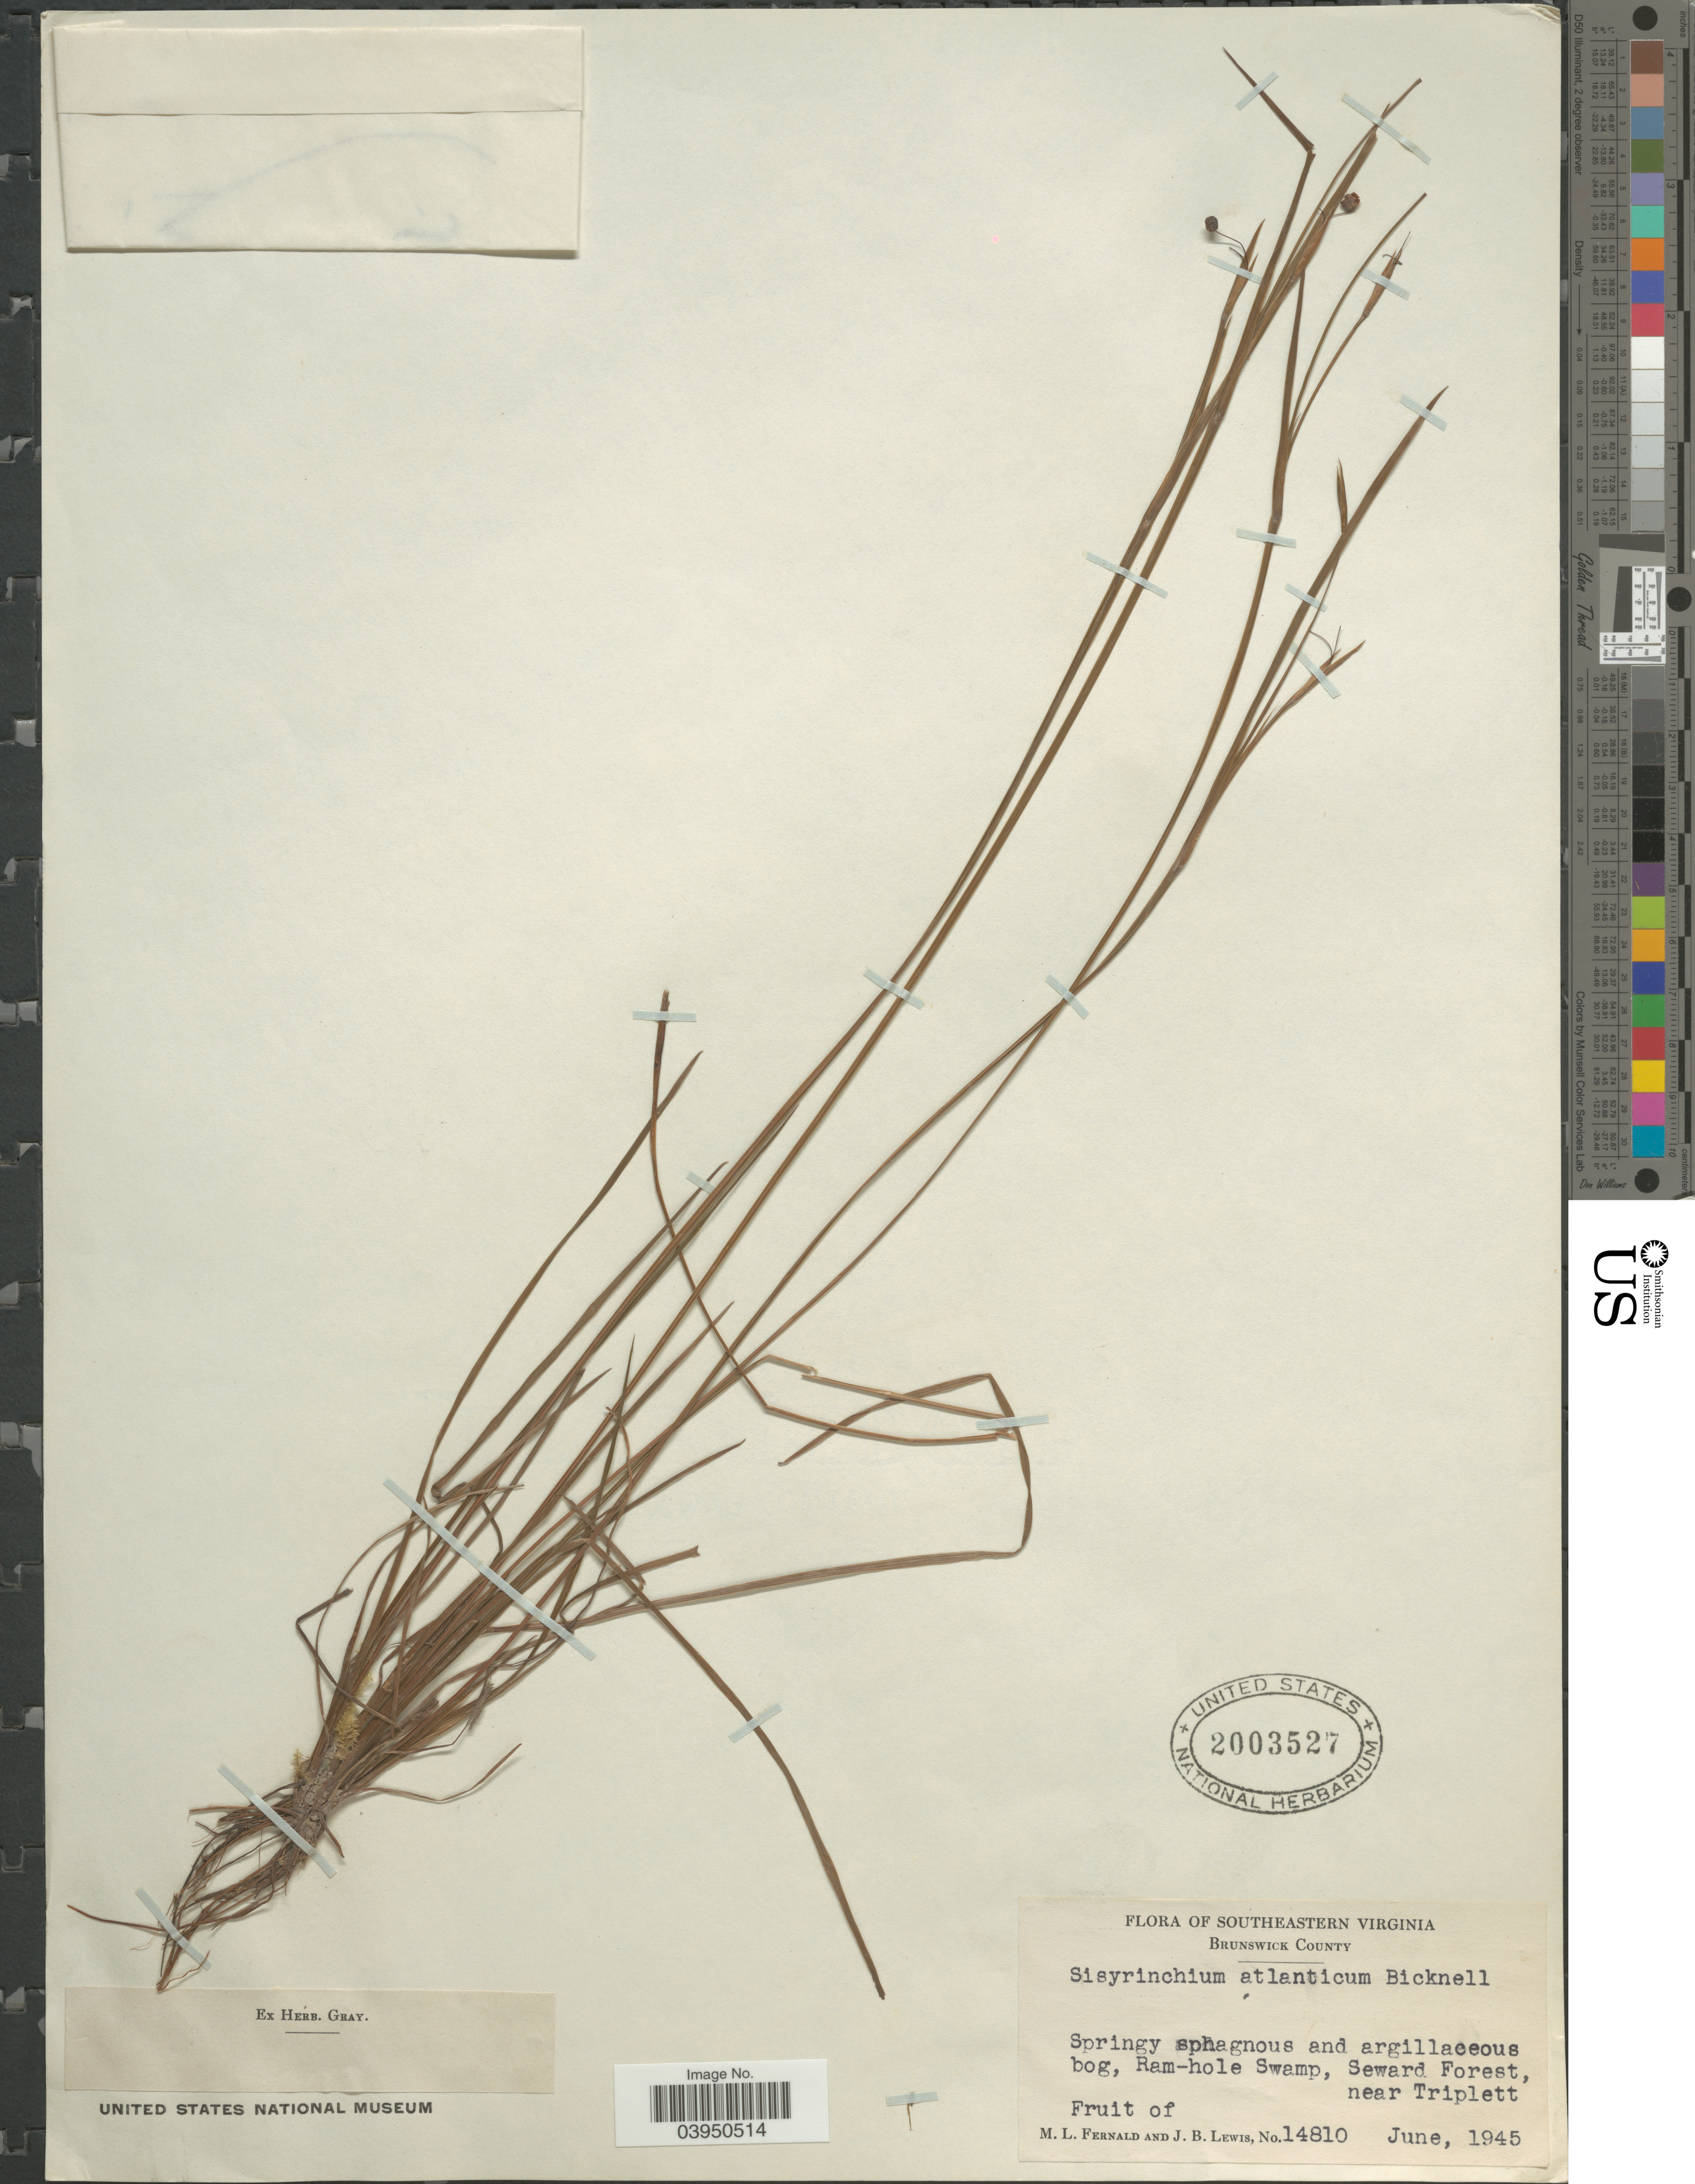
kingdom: Plantae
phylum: Tracheophyta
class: Liliopsida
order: Asparagales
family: Iridaceae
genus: Sisyrinchium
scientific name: Sisyrinchium atlanticum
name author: E.P. Bicknell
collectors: M. L. Fernald & J. B. Lewis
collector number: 14810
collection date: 1945-06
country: United States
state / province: Virginia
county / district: Brunswick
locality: Southeastern Virginia. Brunswick County. Ram-hole Swamp, Seward Forest, near Triplett.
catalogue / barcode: US 2003527